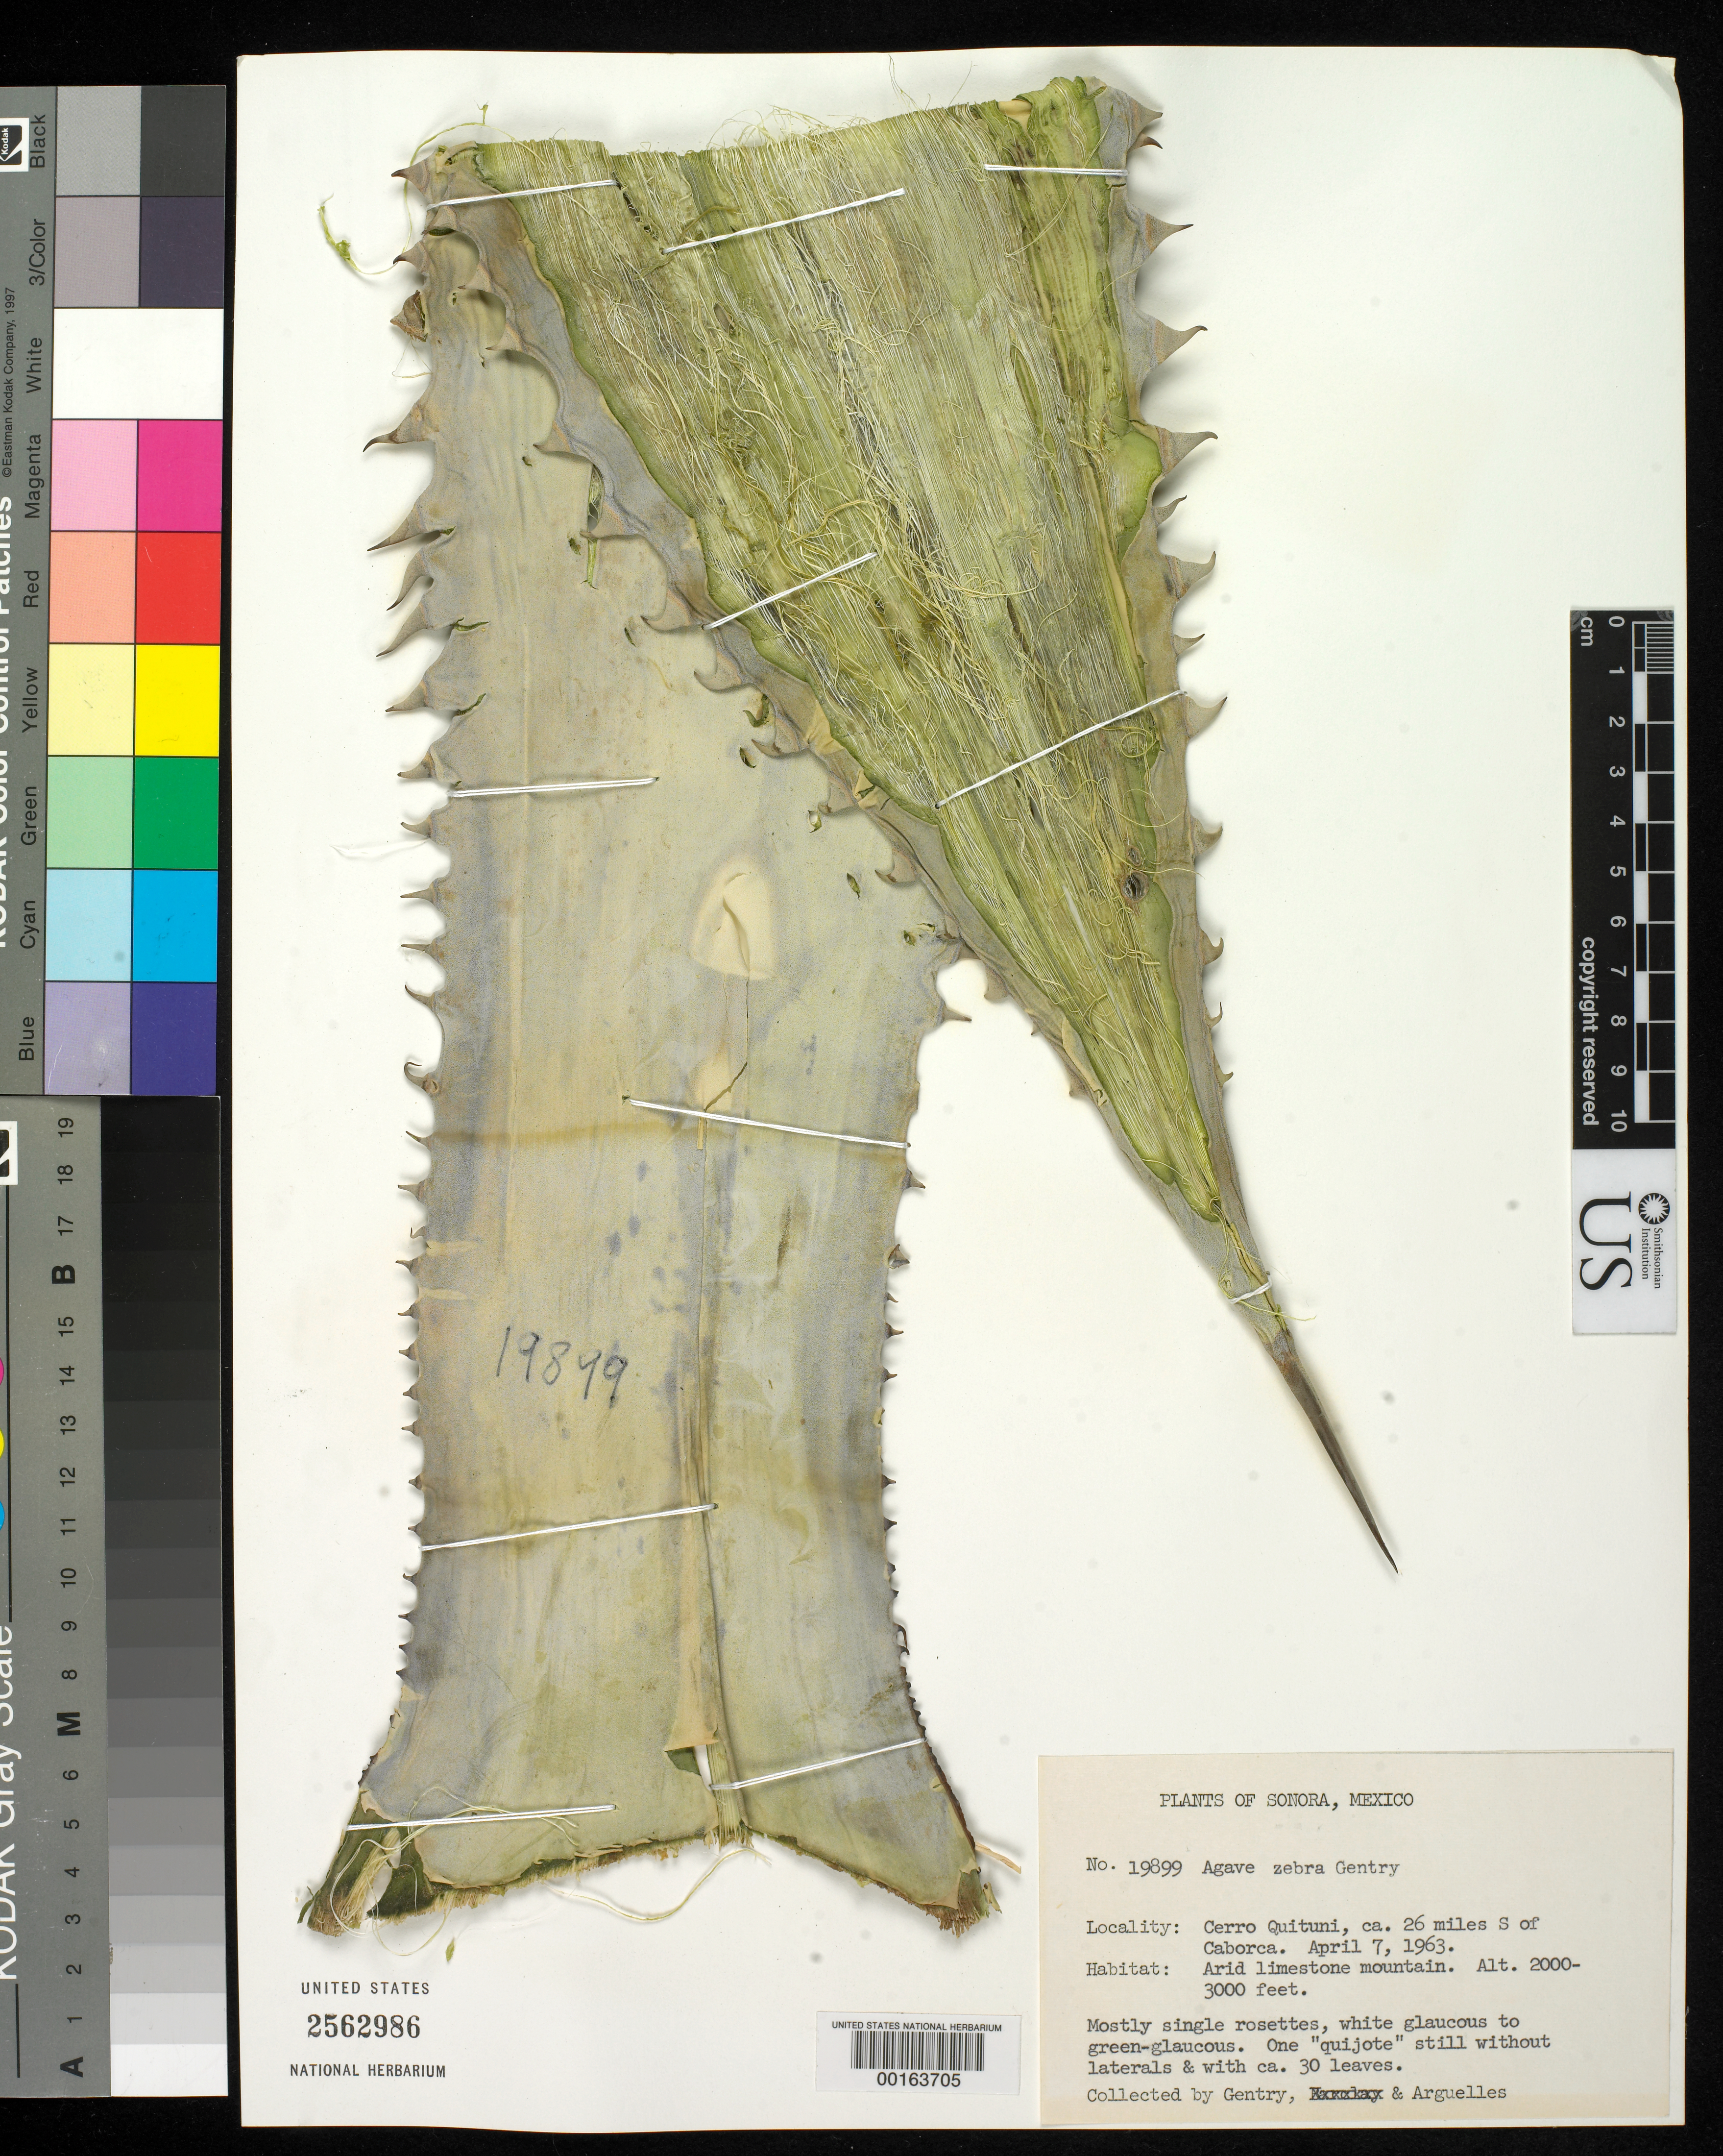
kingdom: Plantae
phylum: Tracheophyta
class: Liliopsida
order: Asparagales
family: Asparagaceae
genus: Agave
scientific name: Agave zebra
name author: Gentry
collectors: H. S. Gentry & J. Arguelles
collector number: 19899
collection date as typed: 07 Apr 1963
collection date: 1963-04-07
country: Mexico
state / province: Sonora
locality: Cerro quituni, ca 26 mi S of caborca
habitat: Arid limestone mountain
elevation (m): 610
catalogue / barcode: US 2562986